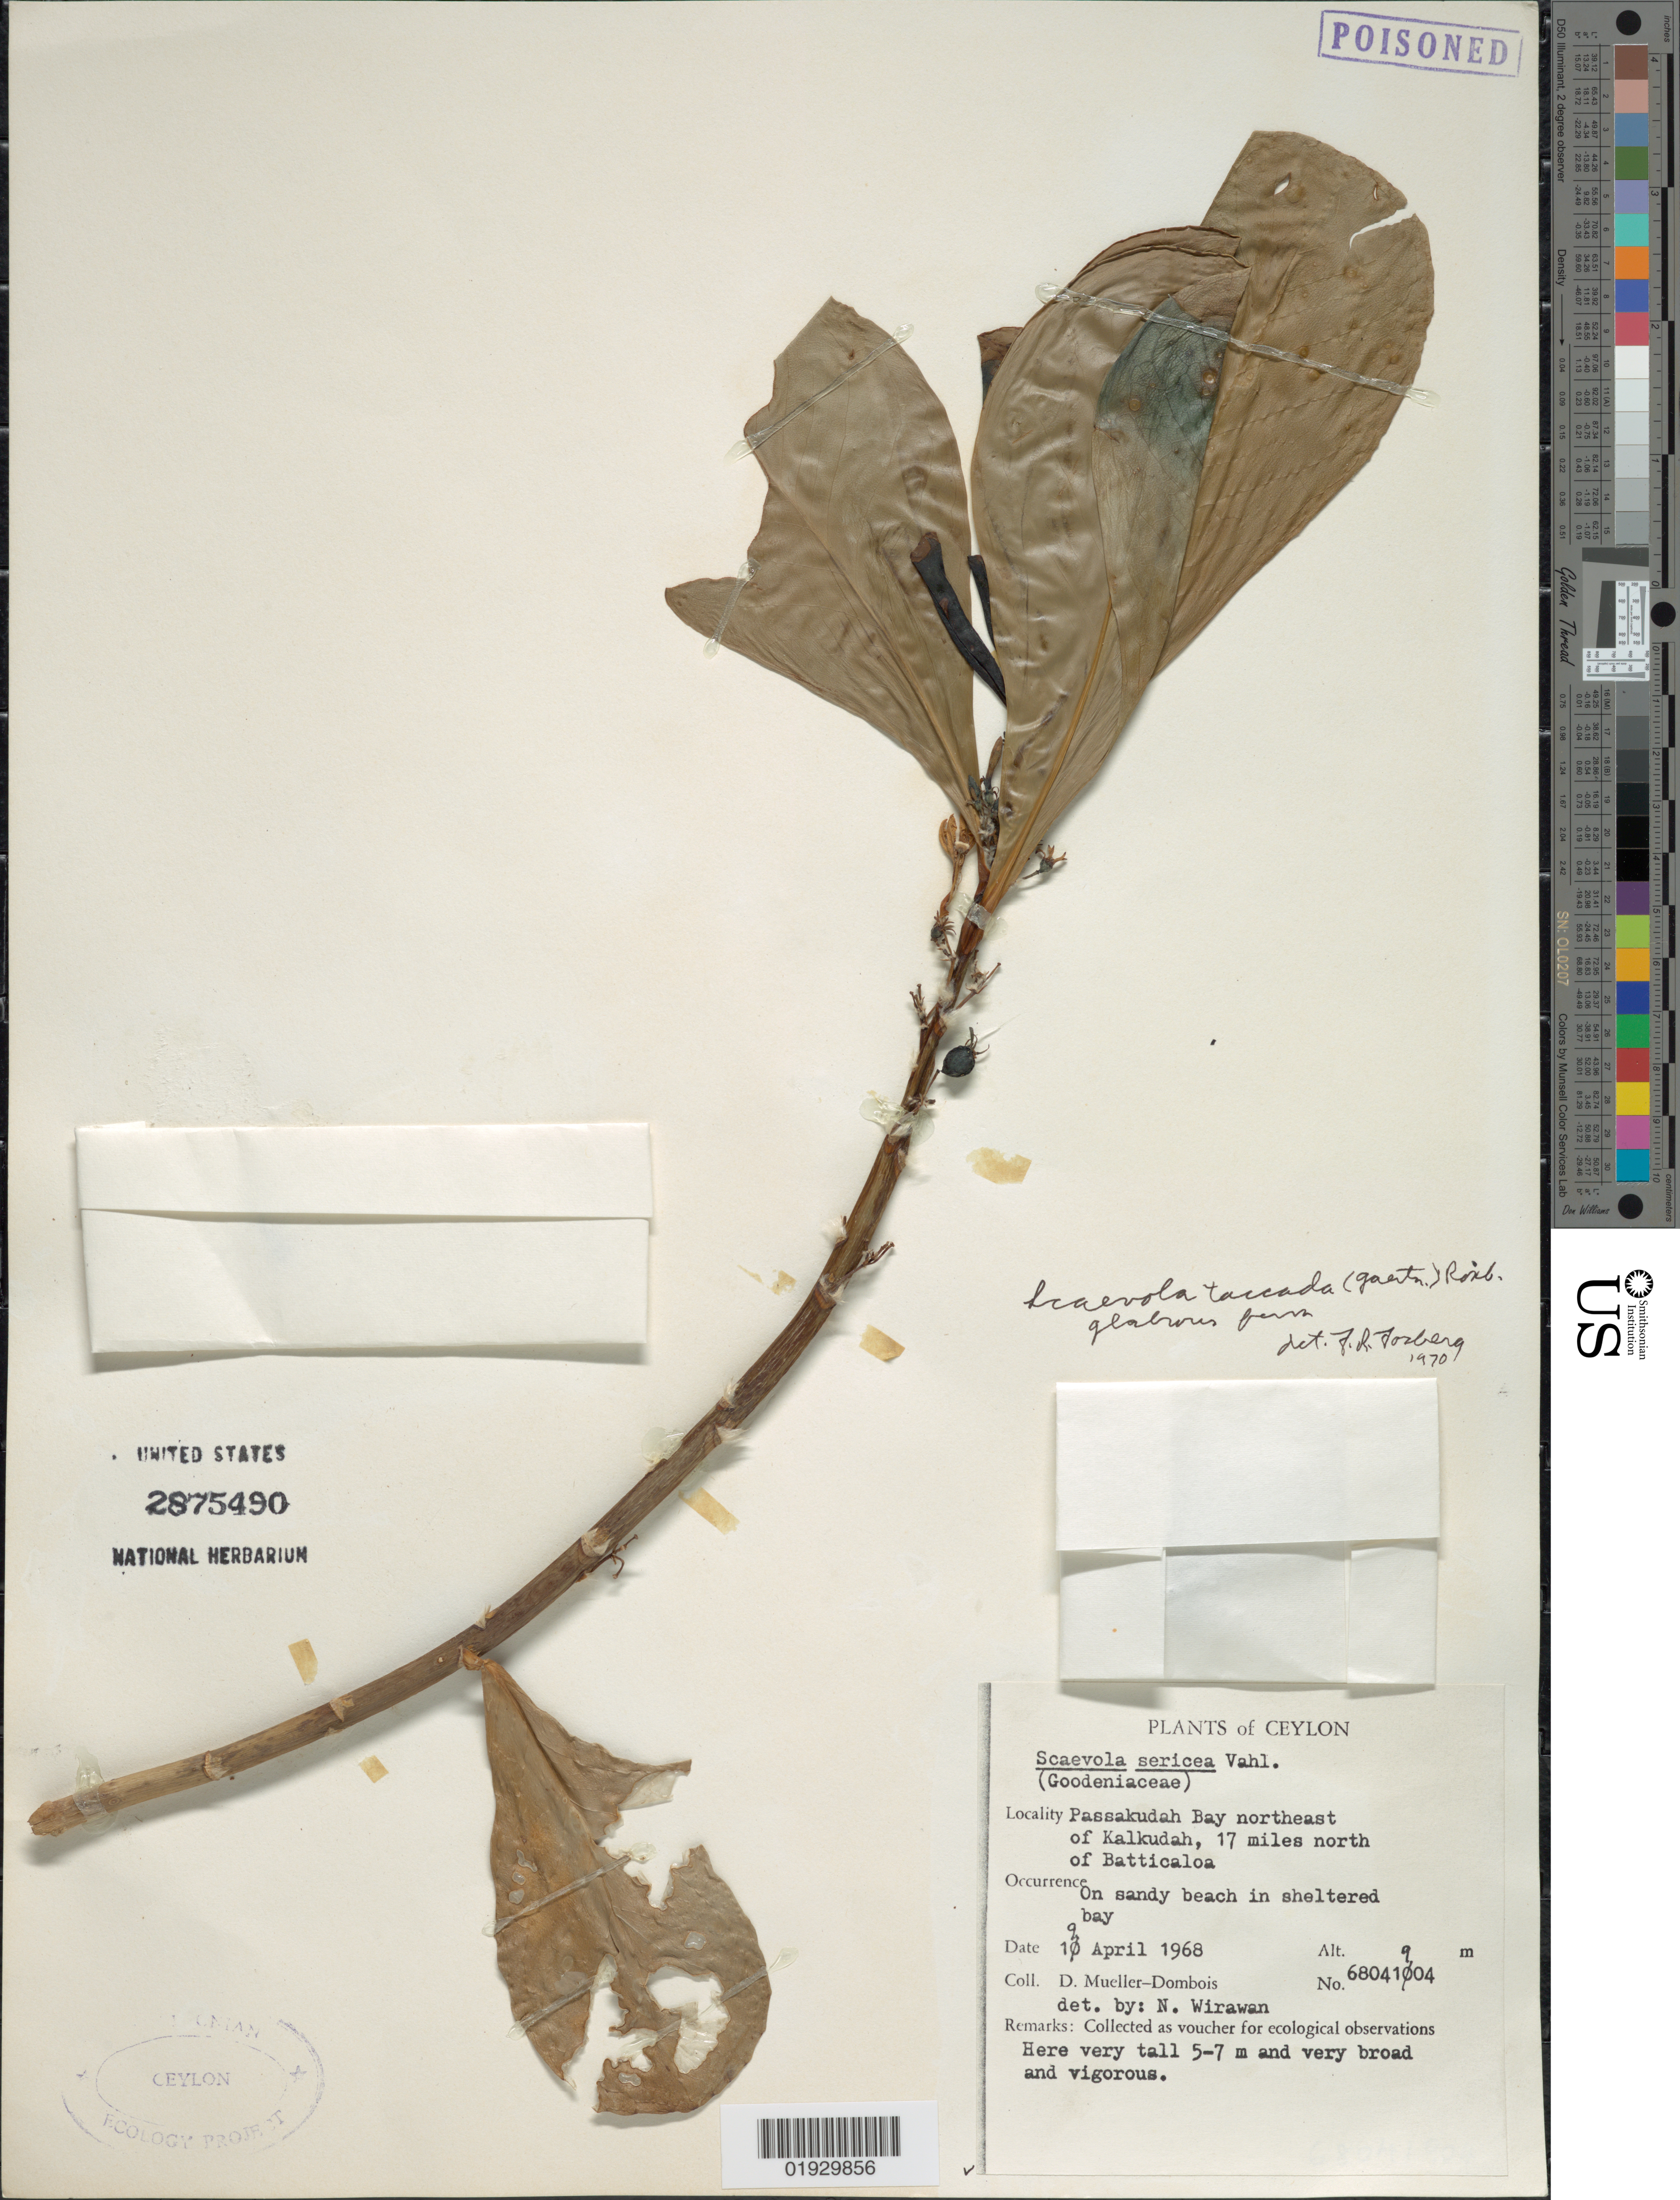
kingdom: Plantae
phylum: Tracheophyta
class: Magnoliopsida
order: Asterales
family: Goodeniaceae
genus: Scaevola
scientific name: Scaevola taccada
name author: (Gaertn.) Roxb.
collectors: D. Mueller-Dombois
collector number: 68041904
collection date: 1968-04-09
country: Sri Lanka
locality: Ceylon. Passakudah Bay northeast of Kalkudah, 17 miles north of Batticaloa.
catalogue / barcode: US 2875490